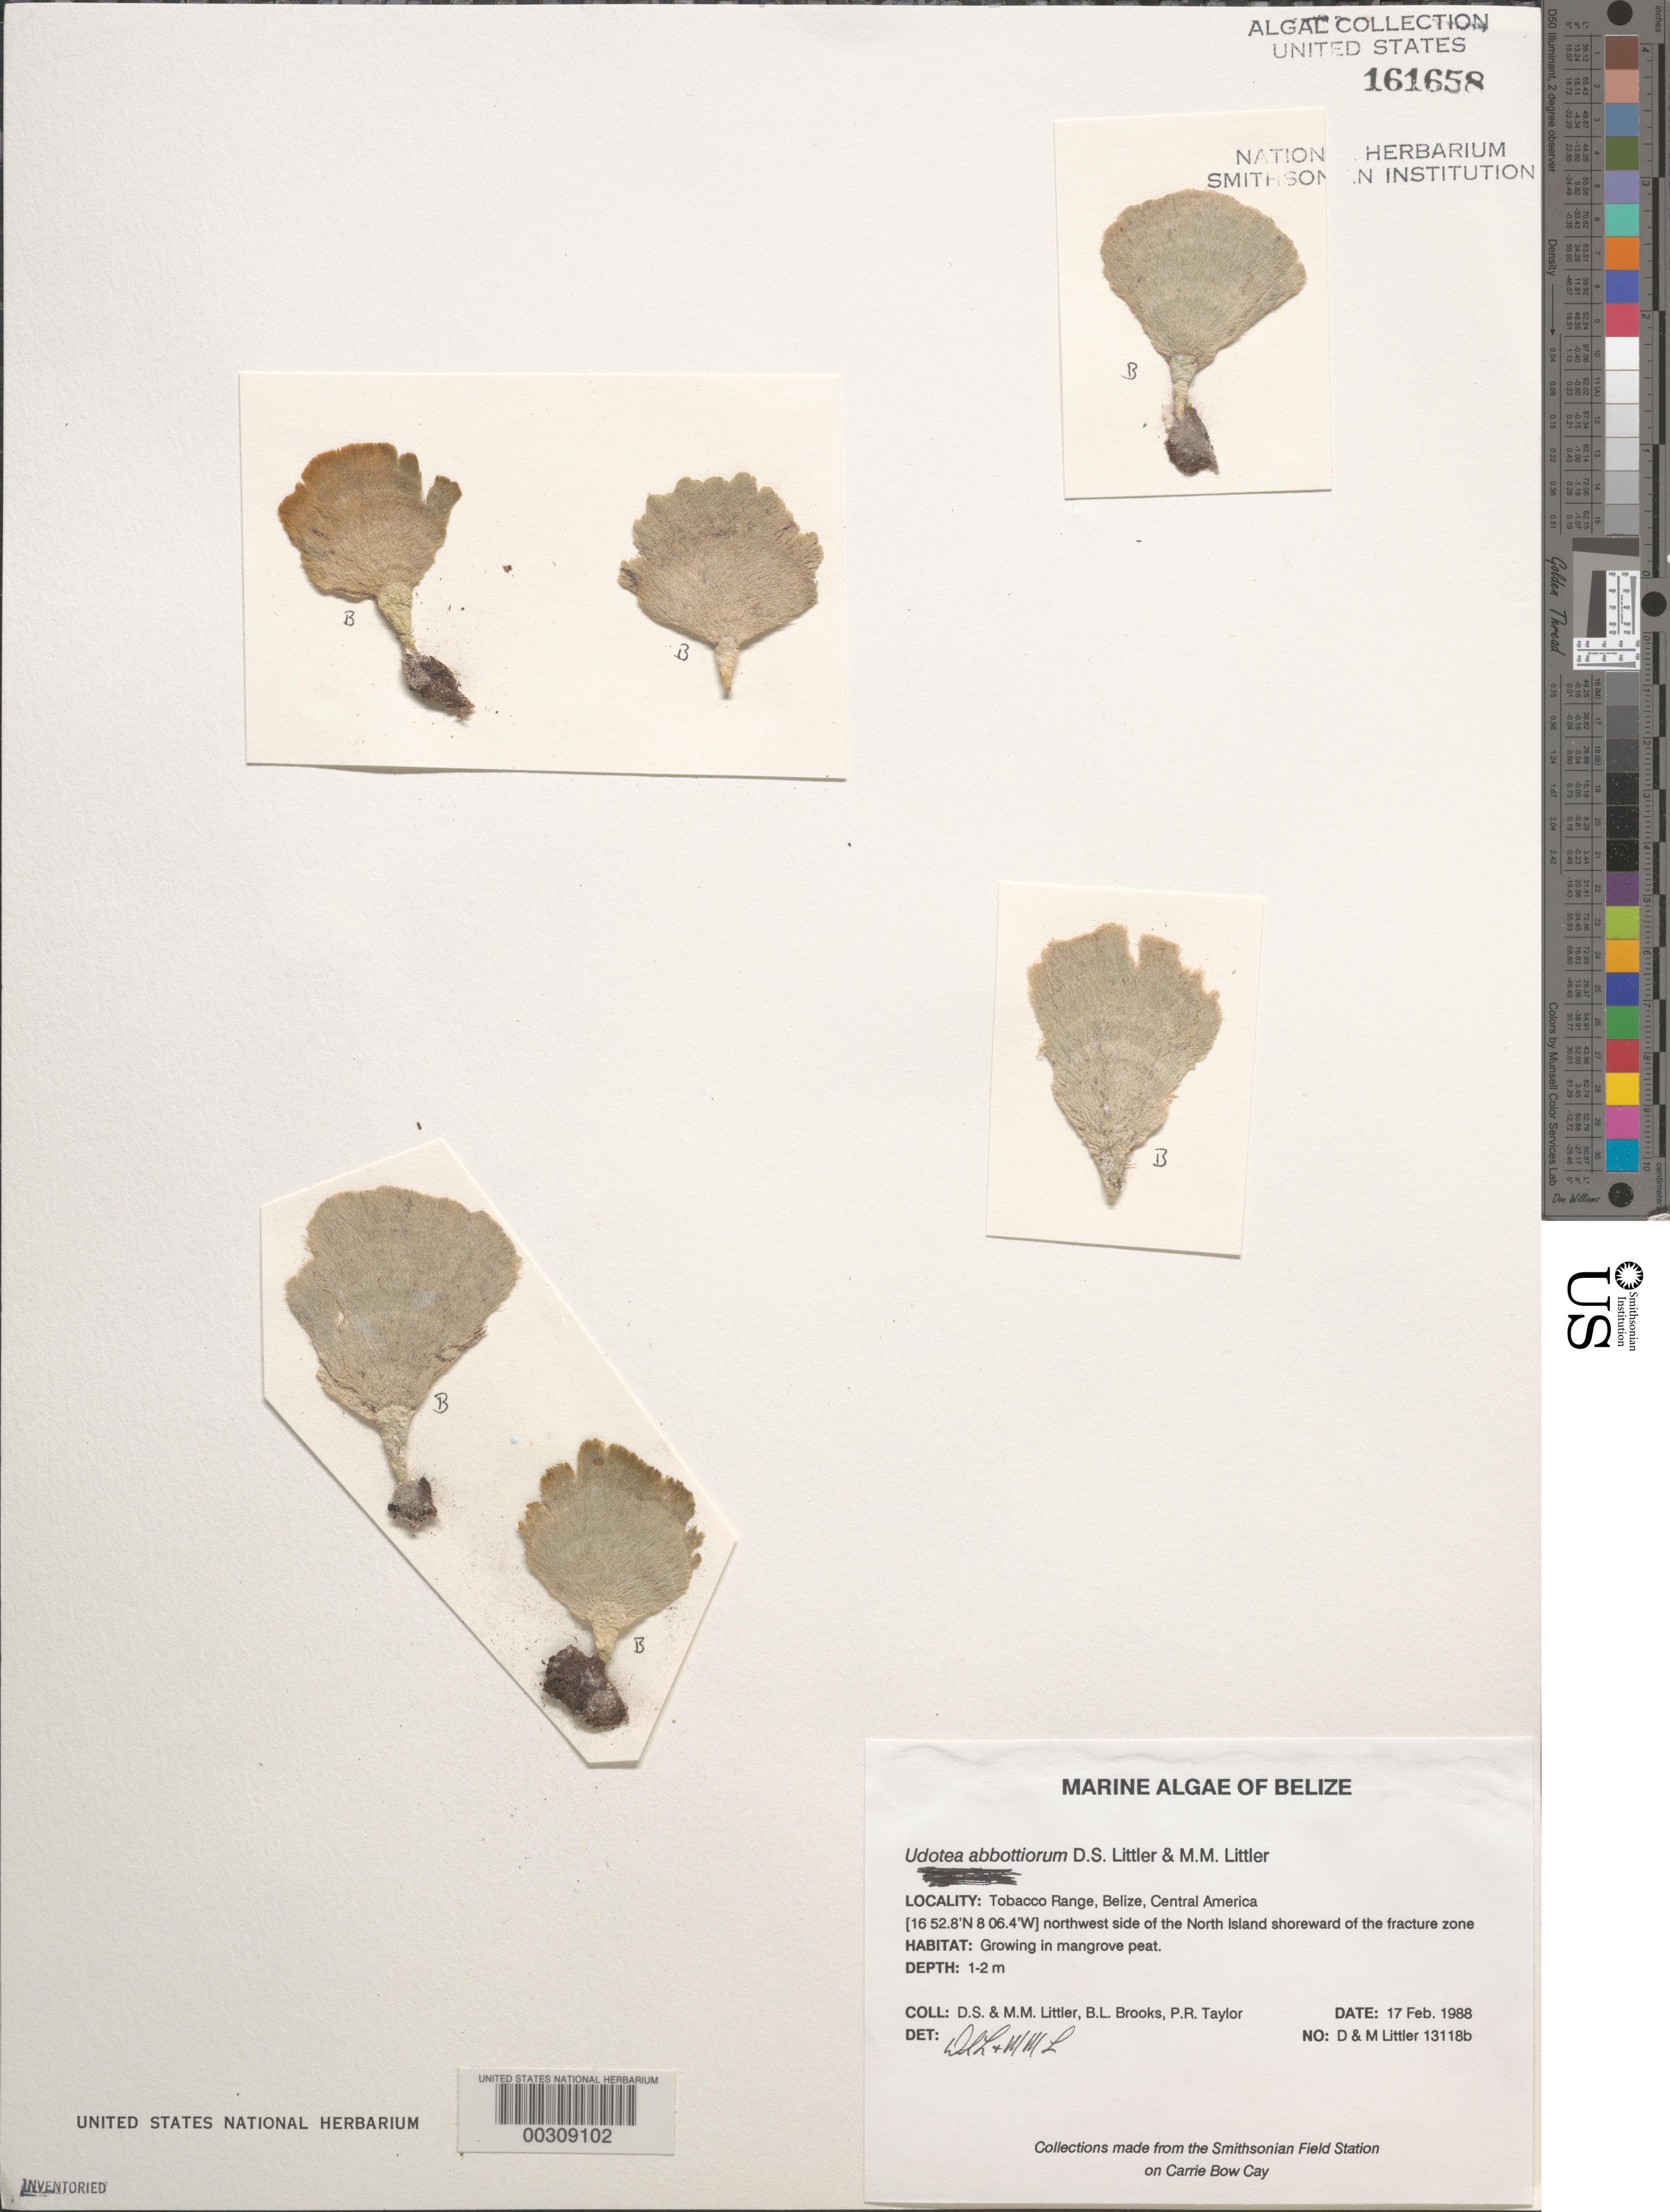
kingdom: Plantae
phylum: Chlorophyta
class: Ulvophyceae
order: Bryopsidales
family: Udoteaceae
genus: Udotea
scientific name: Udotea abbottiorum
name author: D.S. Littler & Littler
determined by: Littler, D. S.; Littler, M. M.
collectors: D. S. Littler, M. M. Littler, B. Brooks & P. R. Taylor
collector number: D&ML 13118b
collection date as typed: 17 Feb 1988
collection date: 1988-02-17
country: Belize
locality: Tobacco Range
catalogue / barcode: US 161658